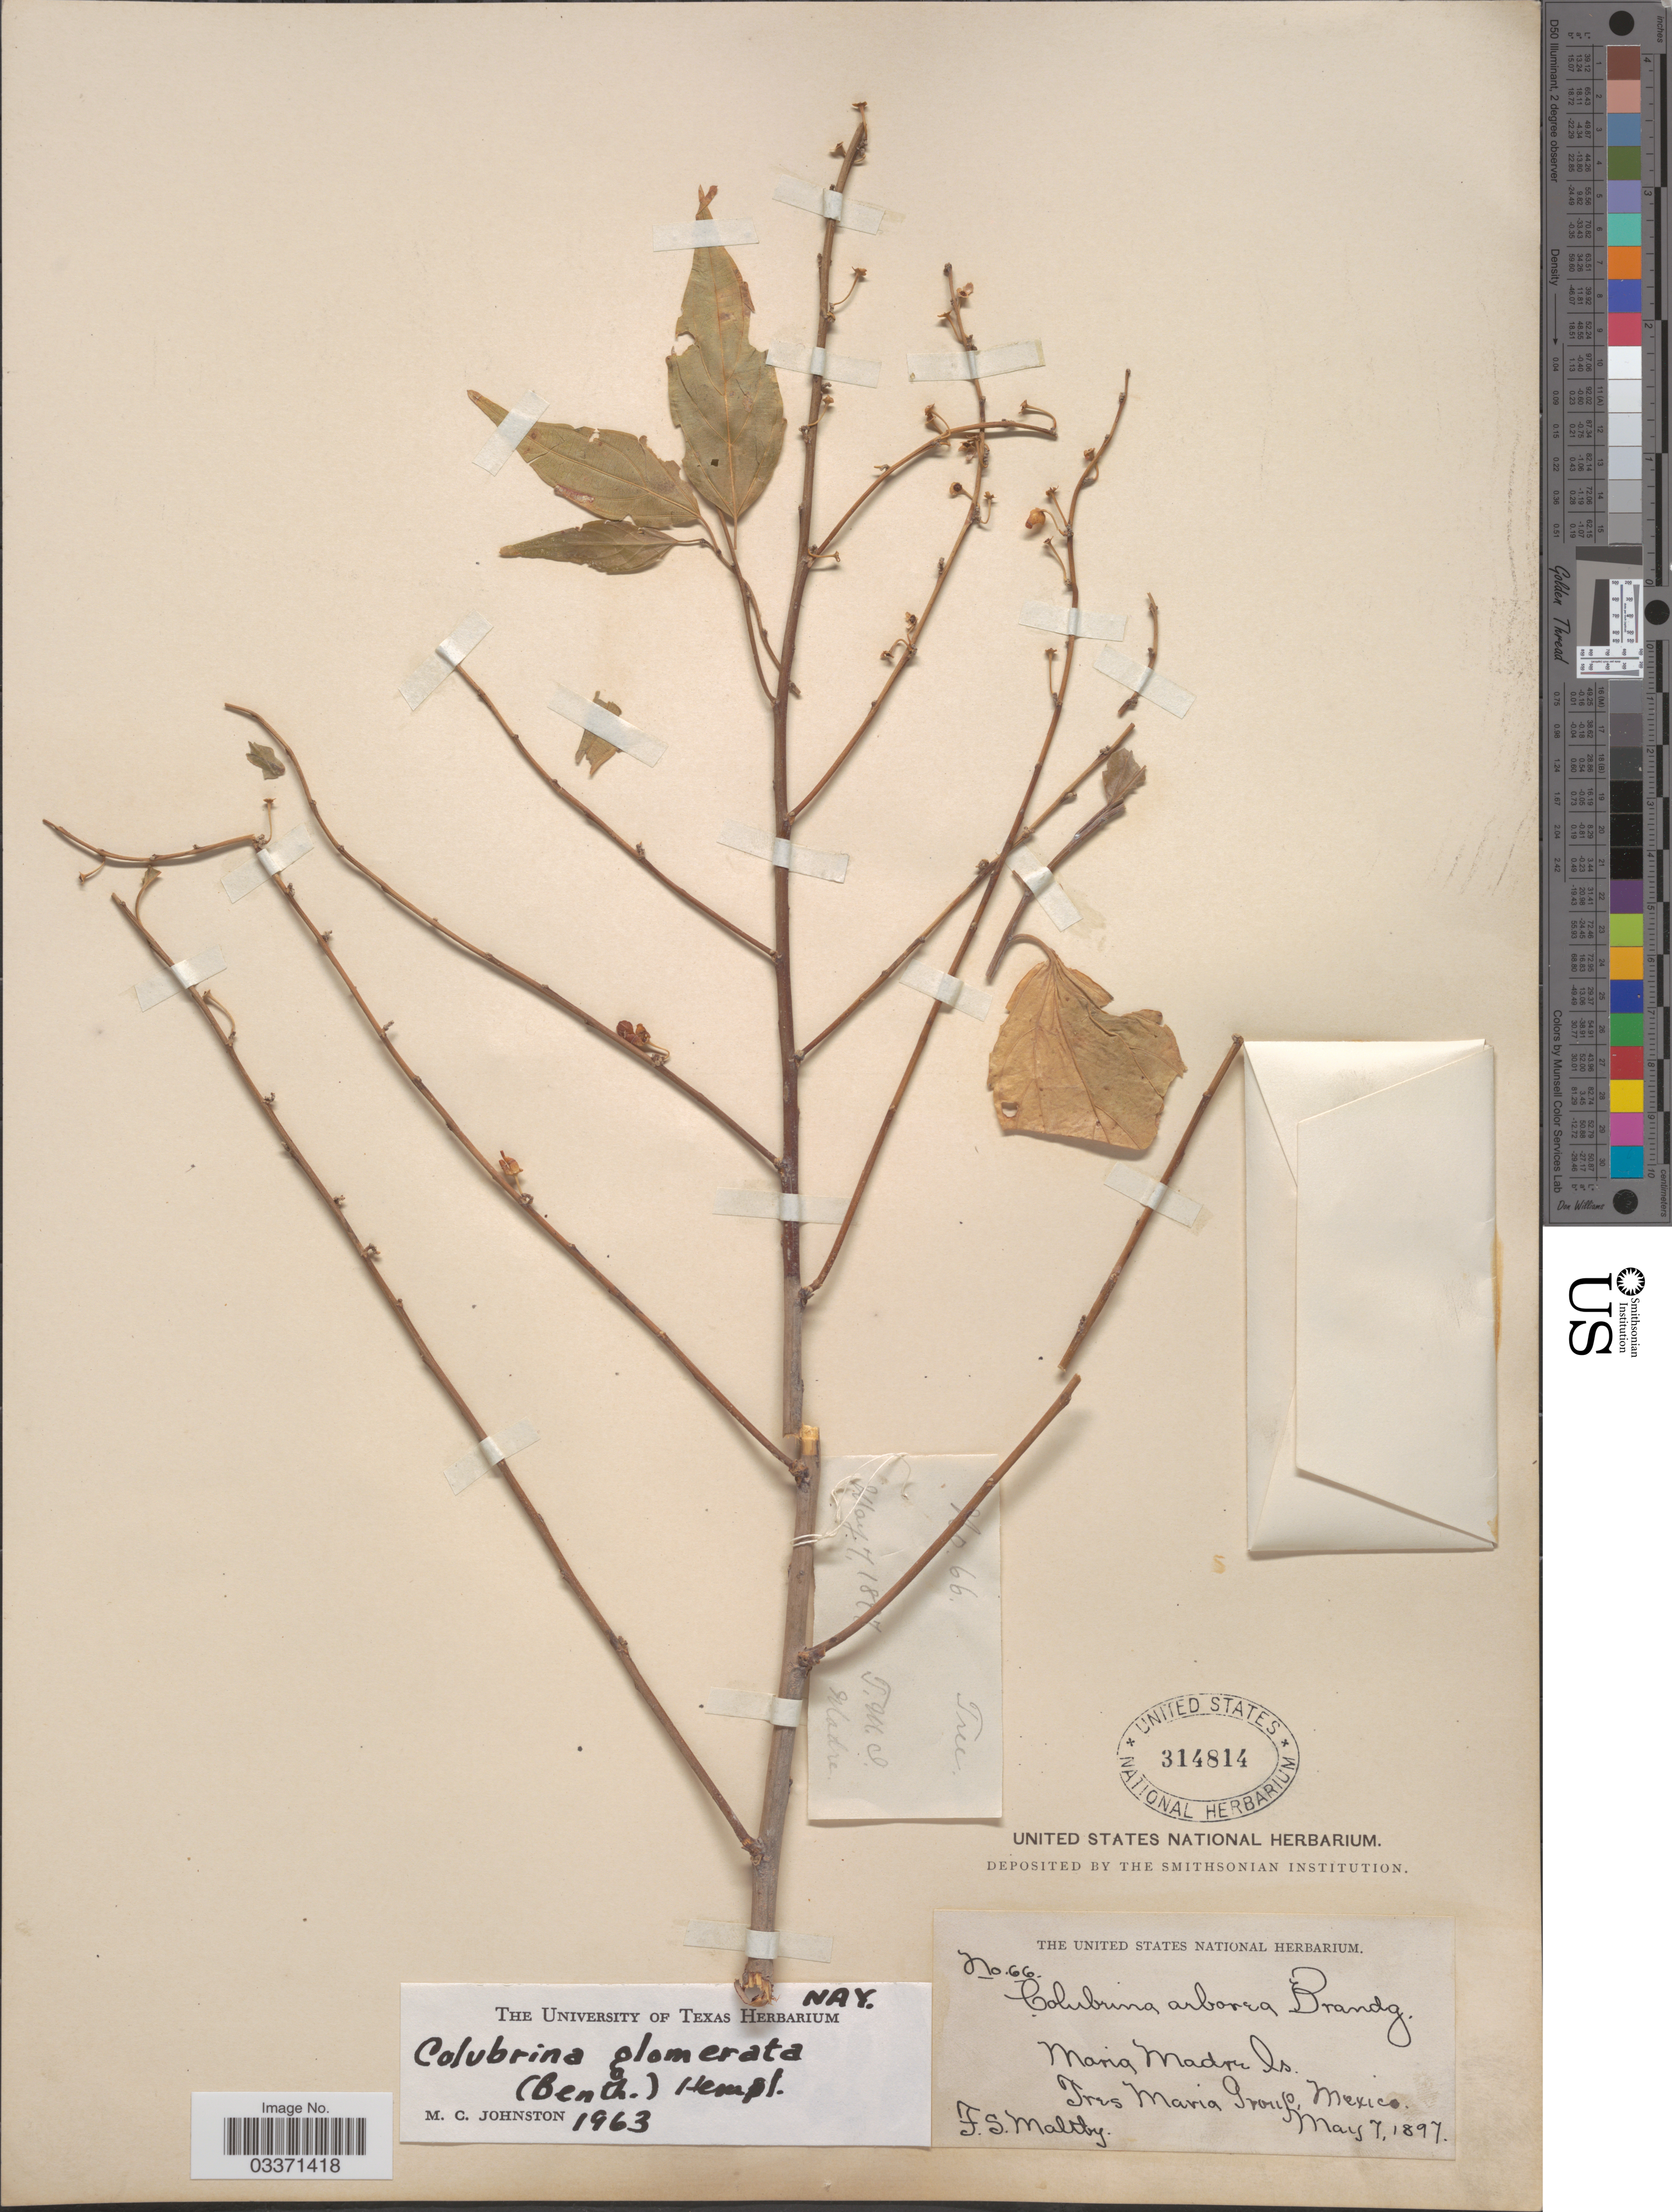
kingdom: Plantae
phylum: Tracheophyta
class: Magnoliopsida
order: Rosales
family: Rhamnaceae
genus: Colubrina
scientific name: Colubrina triflora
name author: Brongn. ex Sweet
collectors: F. S. Maltby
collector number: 66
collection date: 1897-05-07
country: Mexico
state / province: Nayarit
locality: Maria Madre Is. Tres Maria Group.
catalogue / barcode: US 314814